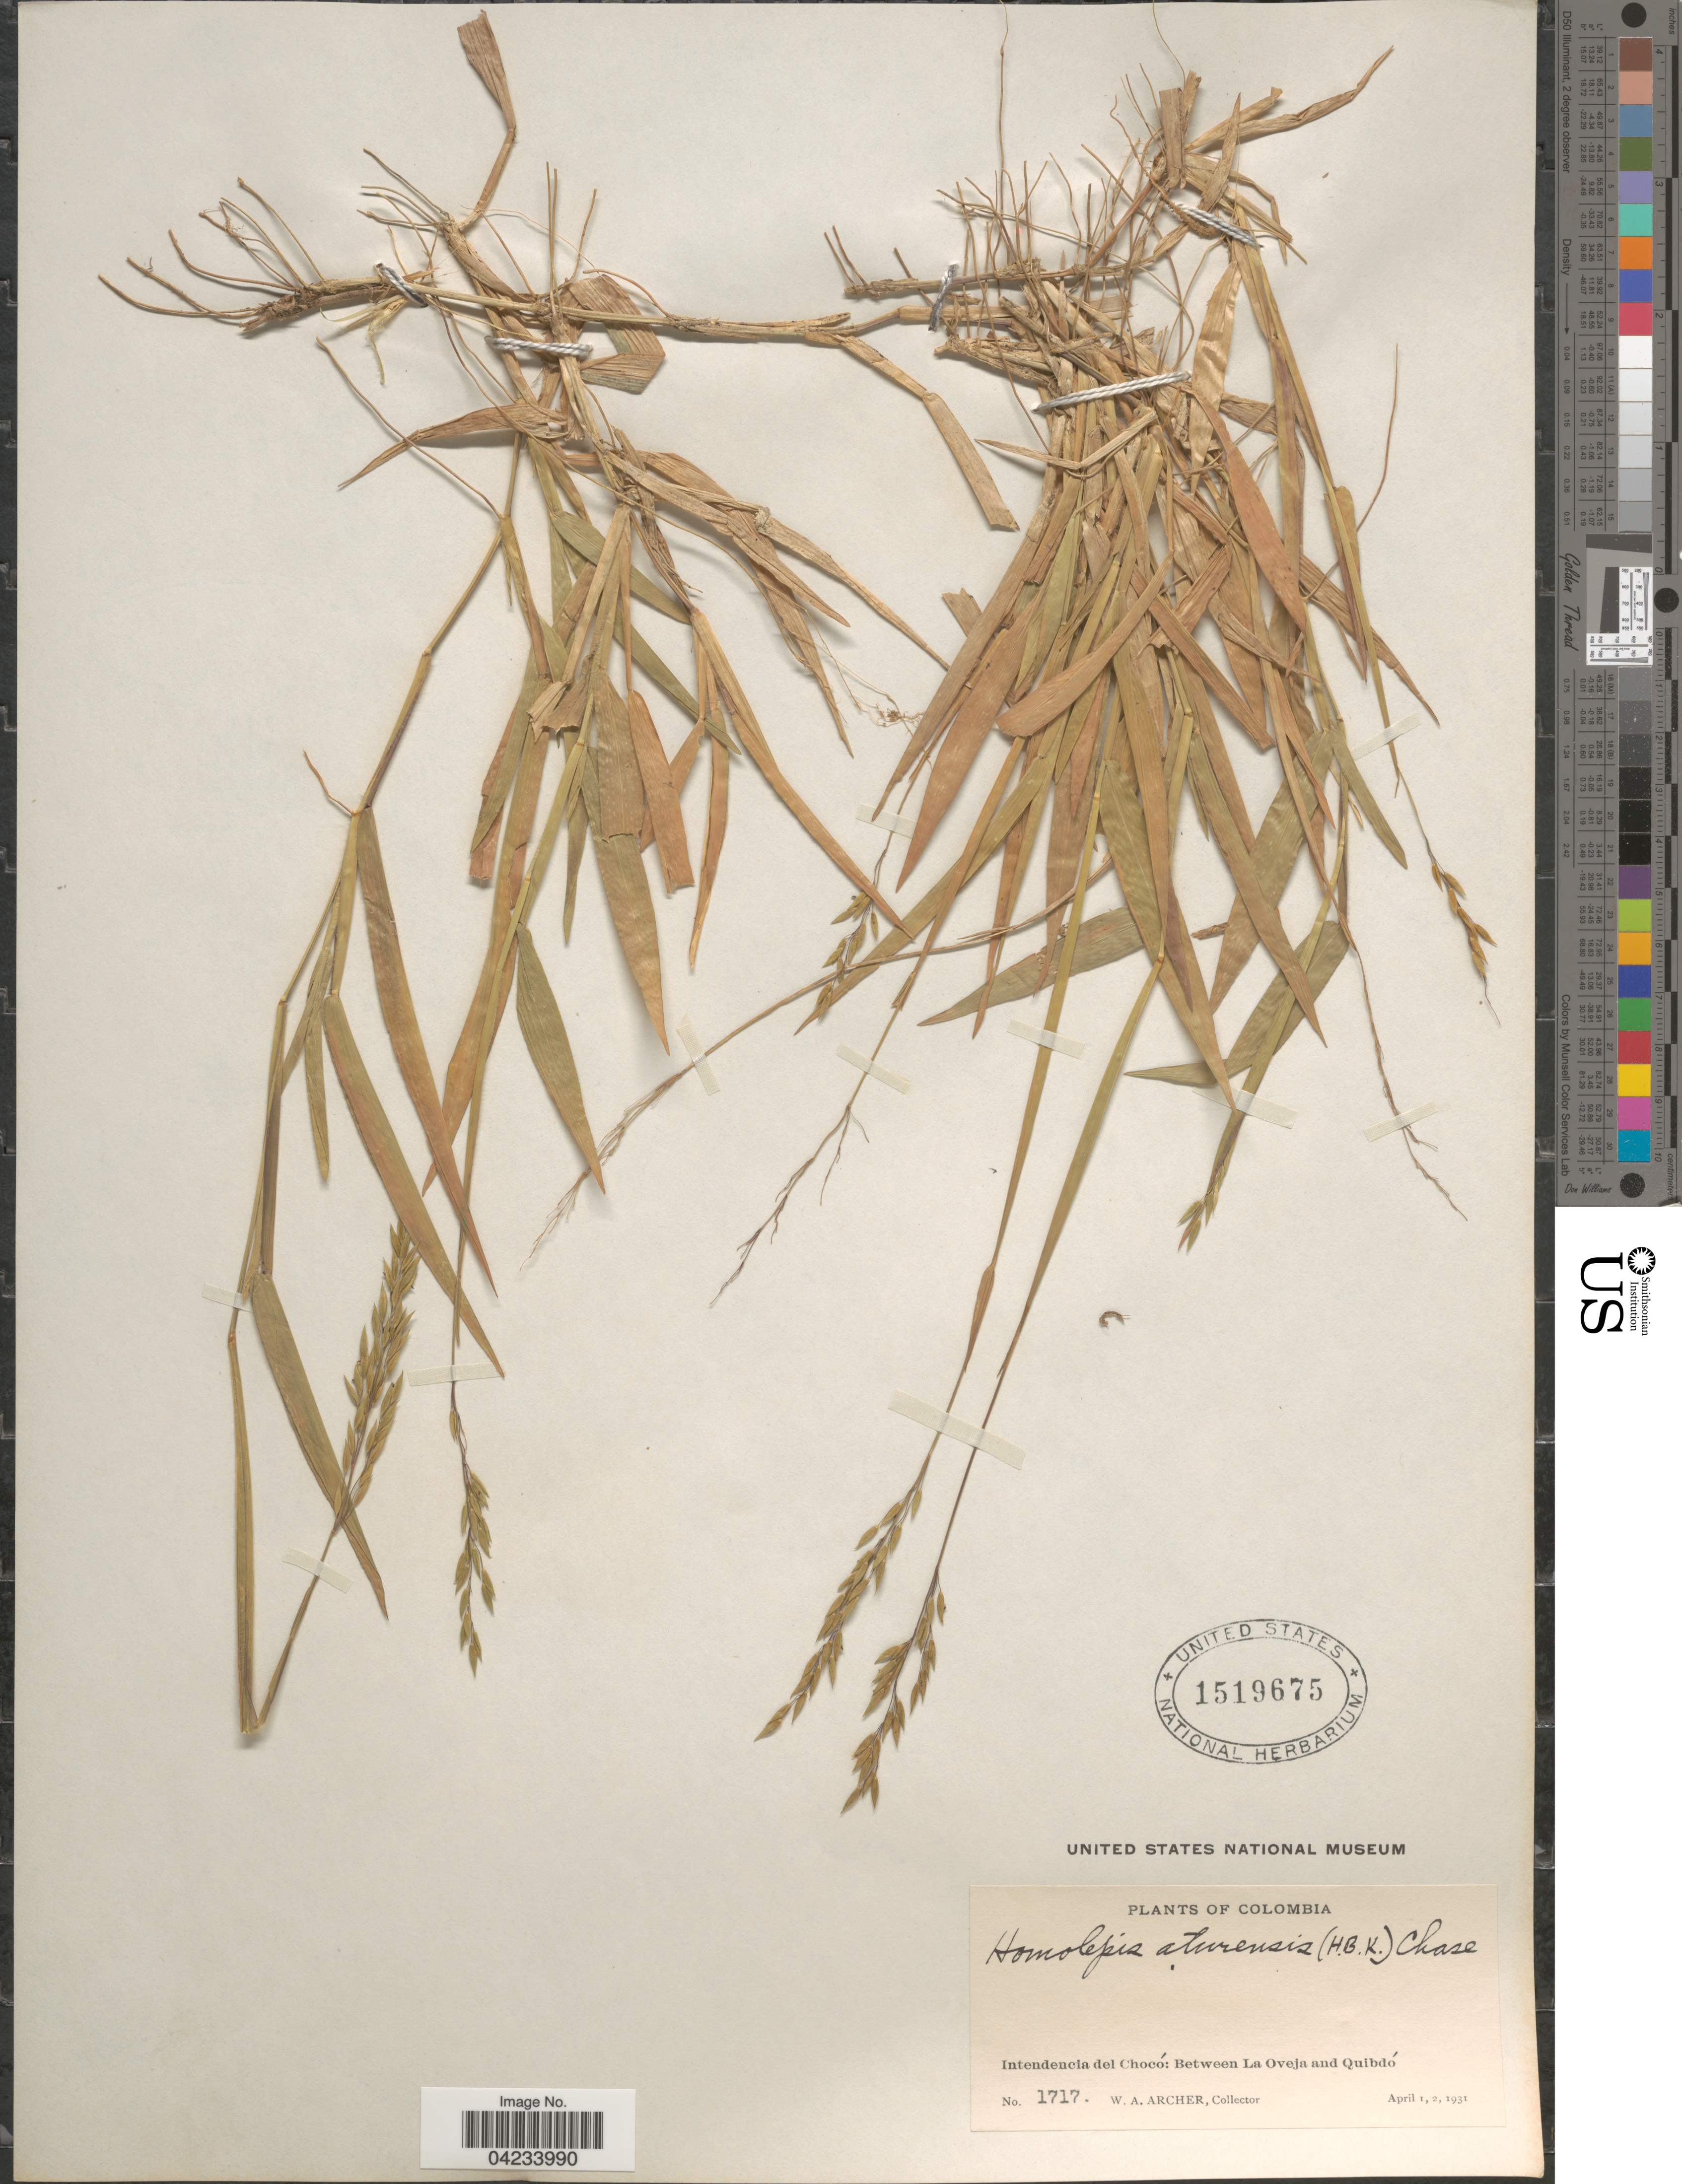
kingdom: Plantae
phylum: Tracheophyta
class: Liliopsida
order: Poales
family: Poaceae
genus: Homolepis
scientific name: Homolepis aturensis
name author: (Kunth) Chase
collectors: W. Archer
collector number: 1717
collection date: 1931-04-01/1931-04-02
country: Colombia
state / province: Chocó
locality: Intendencia del Chocó: Between La Oveja and Quibdó.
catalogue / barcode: US 1519675